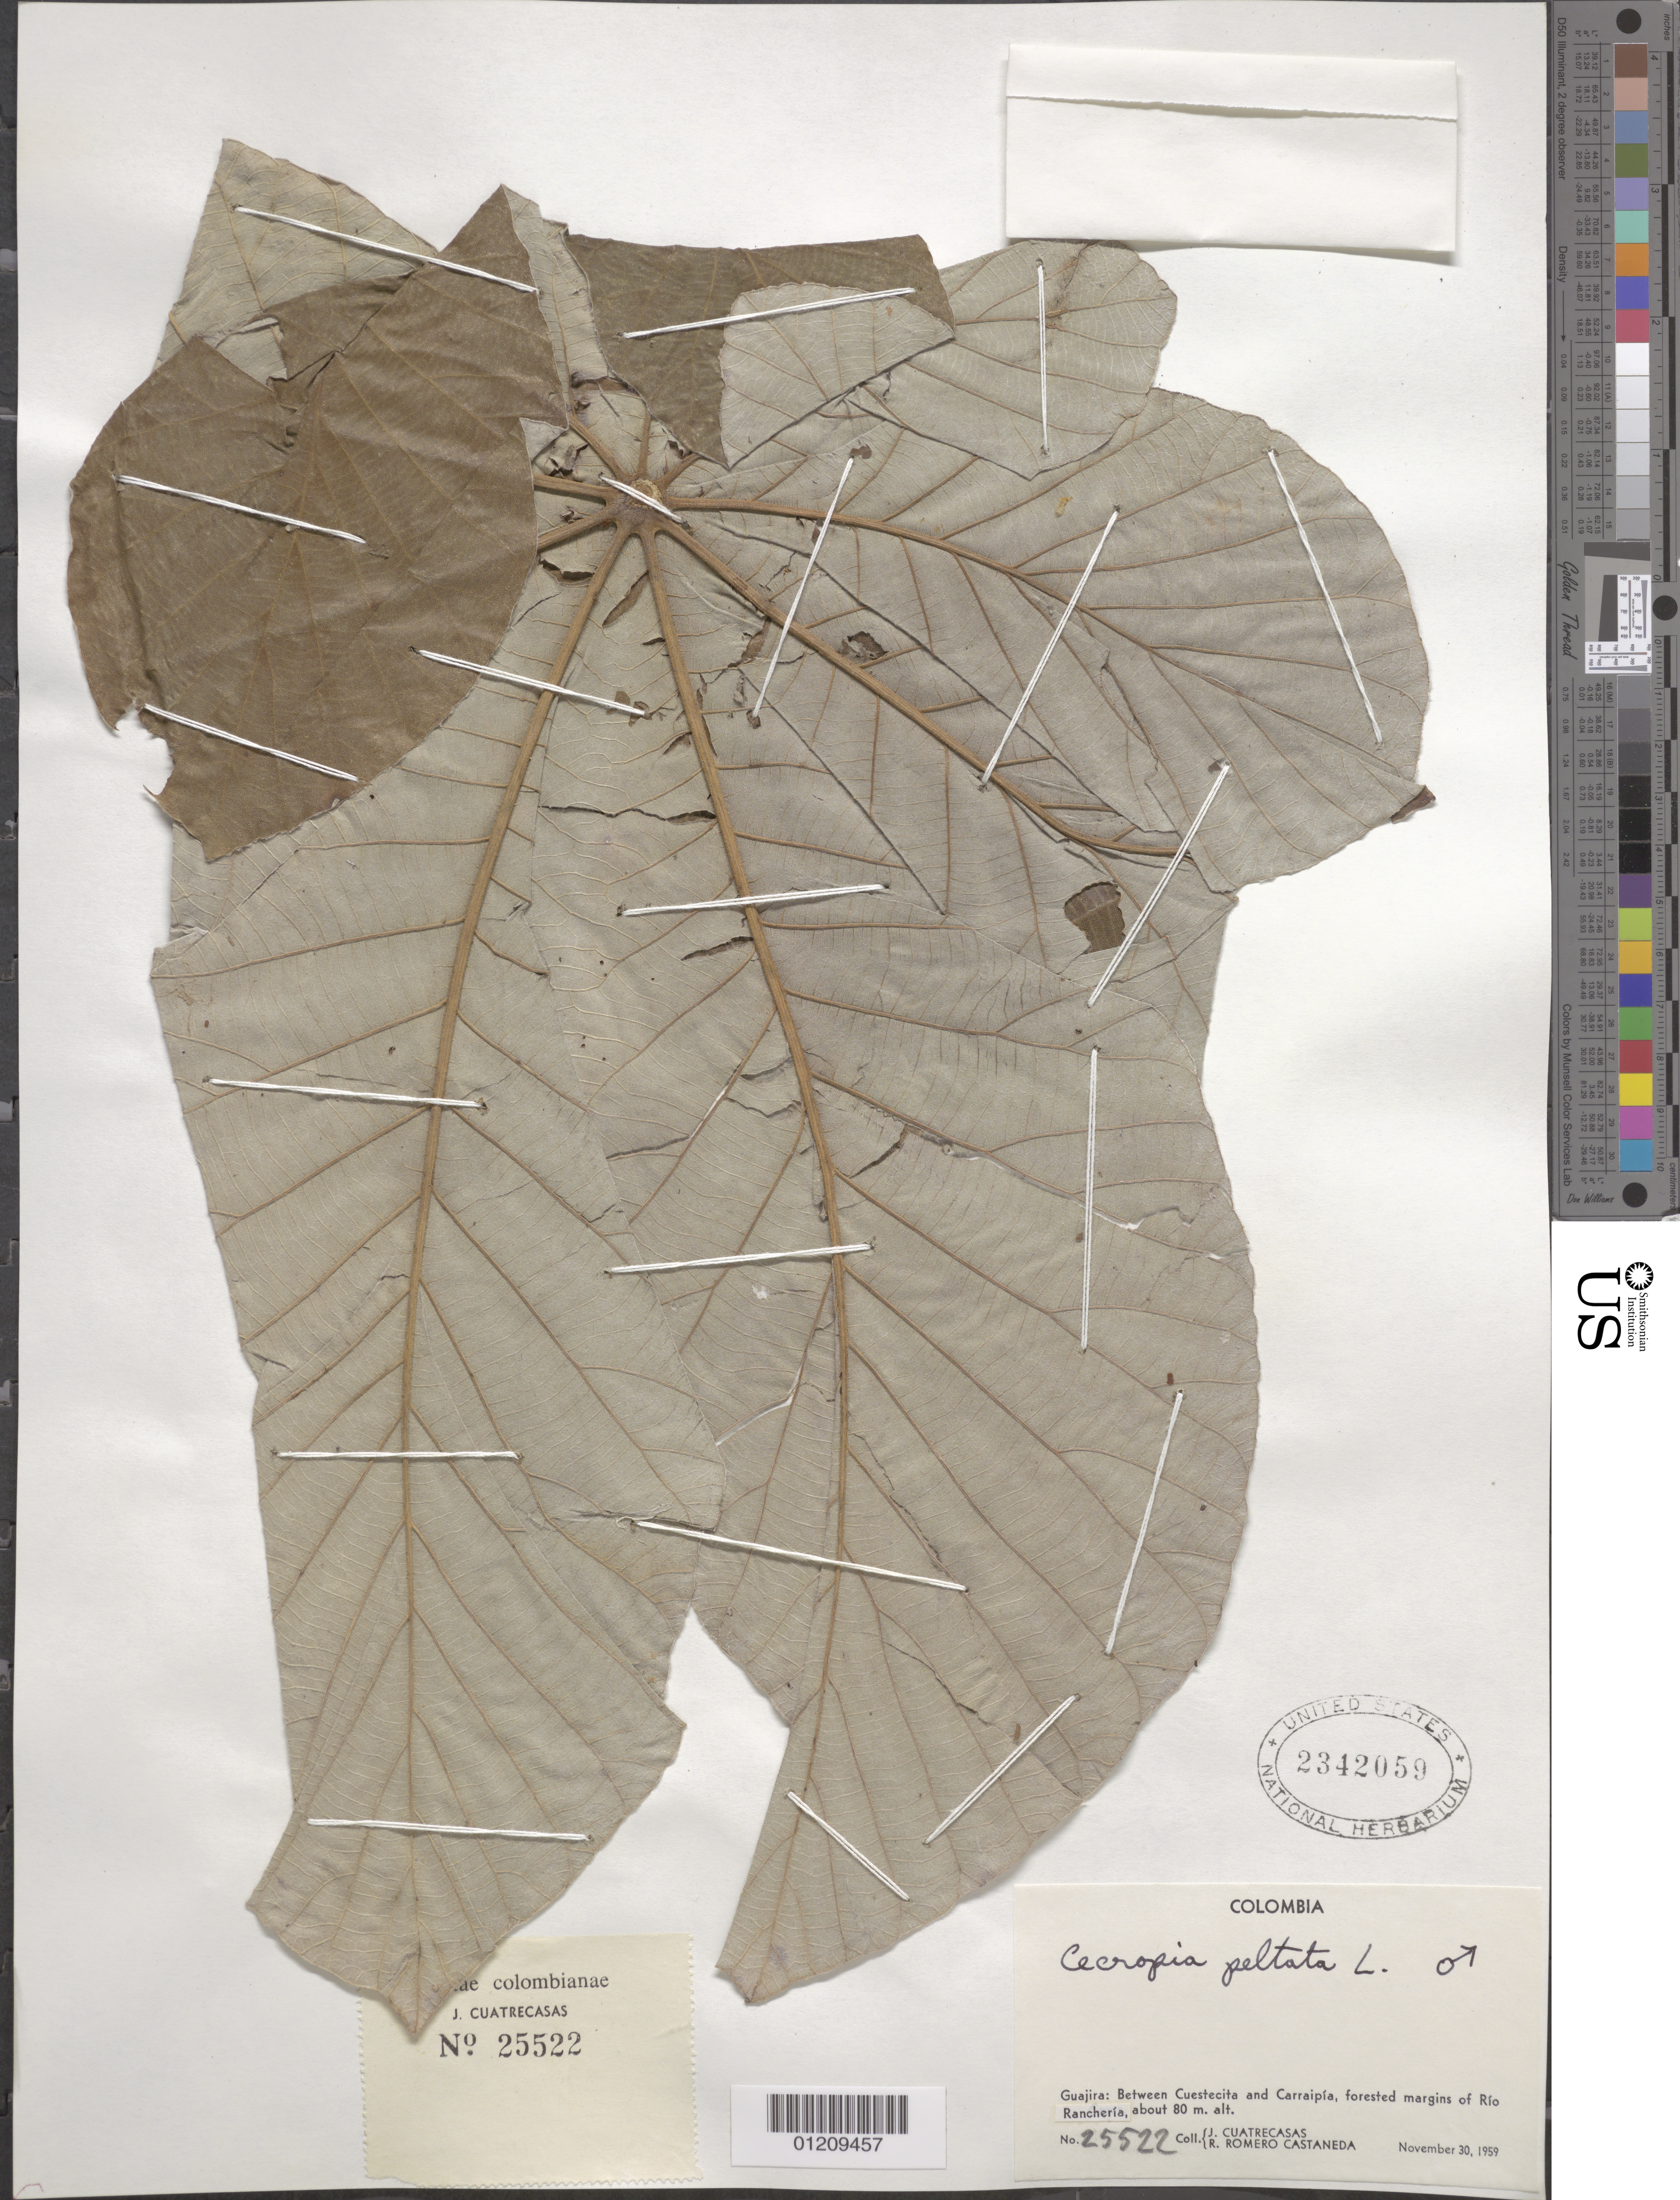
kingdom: Plantae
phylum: Tracheophyta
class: Magnoliopsida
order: Rosales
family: Urticaceae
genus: Cecropia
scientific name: Cecropia peltata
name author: L.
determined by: Cuatrecasas, J.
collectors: J. Cuatrecasas & R. Romero Castañeda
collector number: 25522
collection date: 1959-11-30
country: Colombia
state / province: La Guajira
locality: Guajira: Between Cuesticita and Carraipía, forested margins of Rio Rancheria.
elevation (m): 80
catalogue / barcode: US 2342059